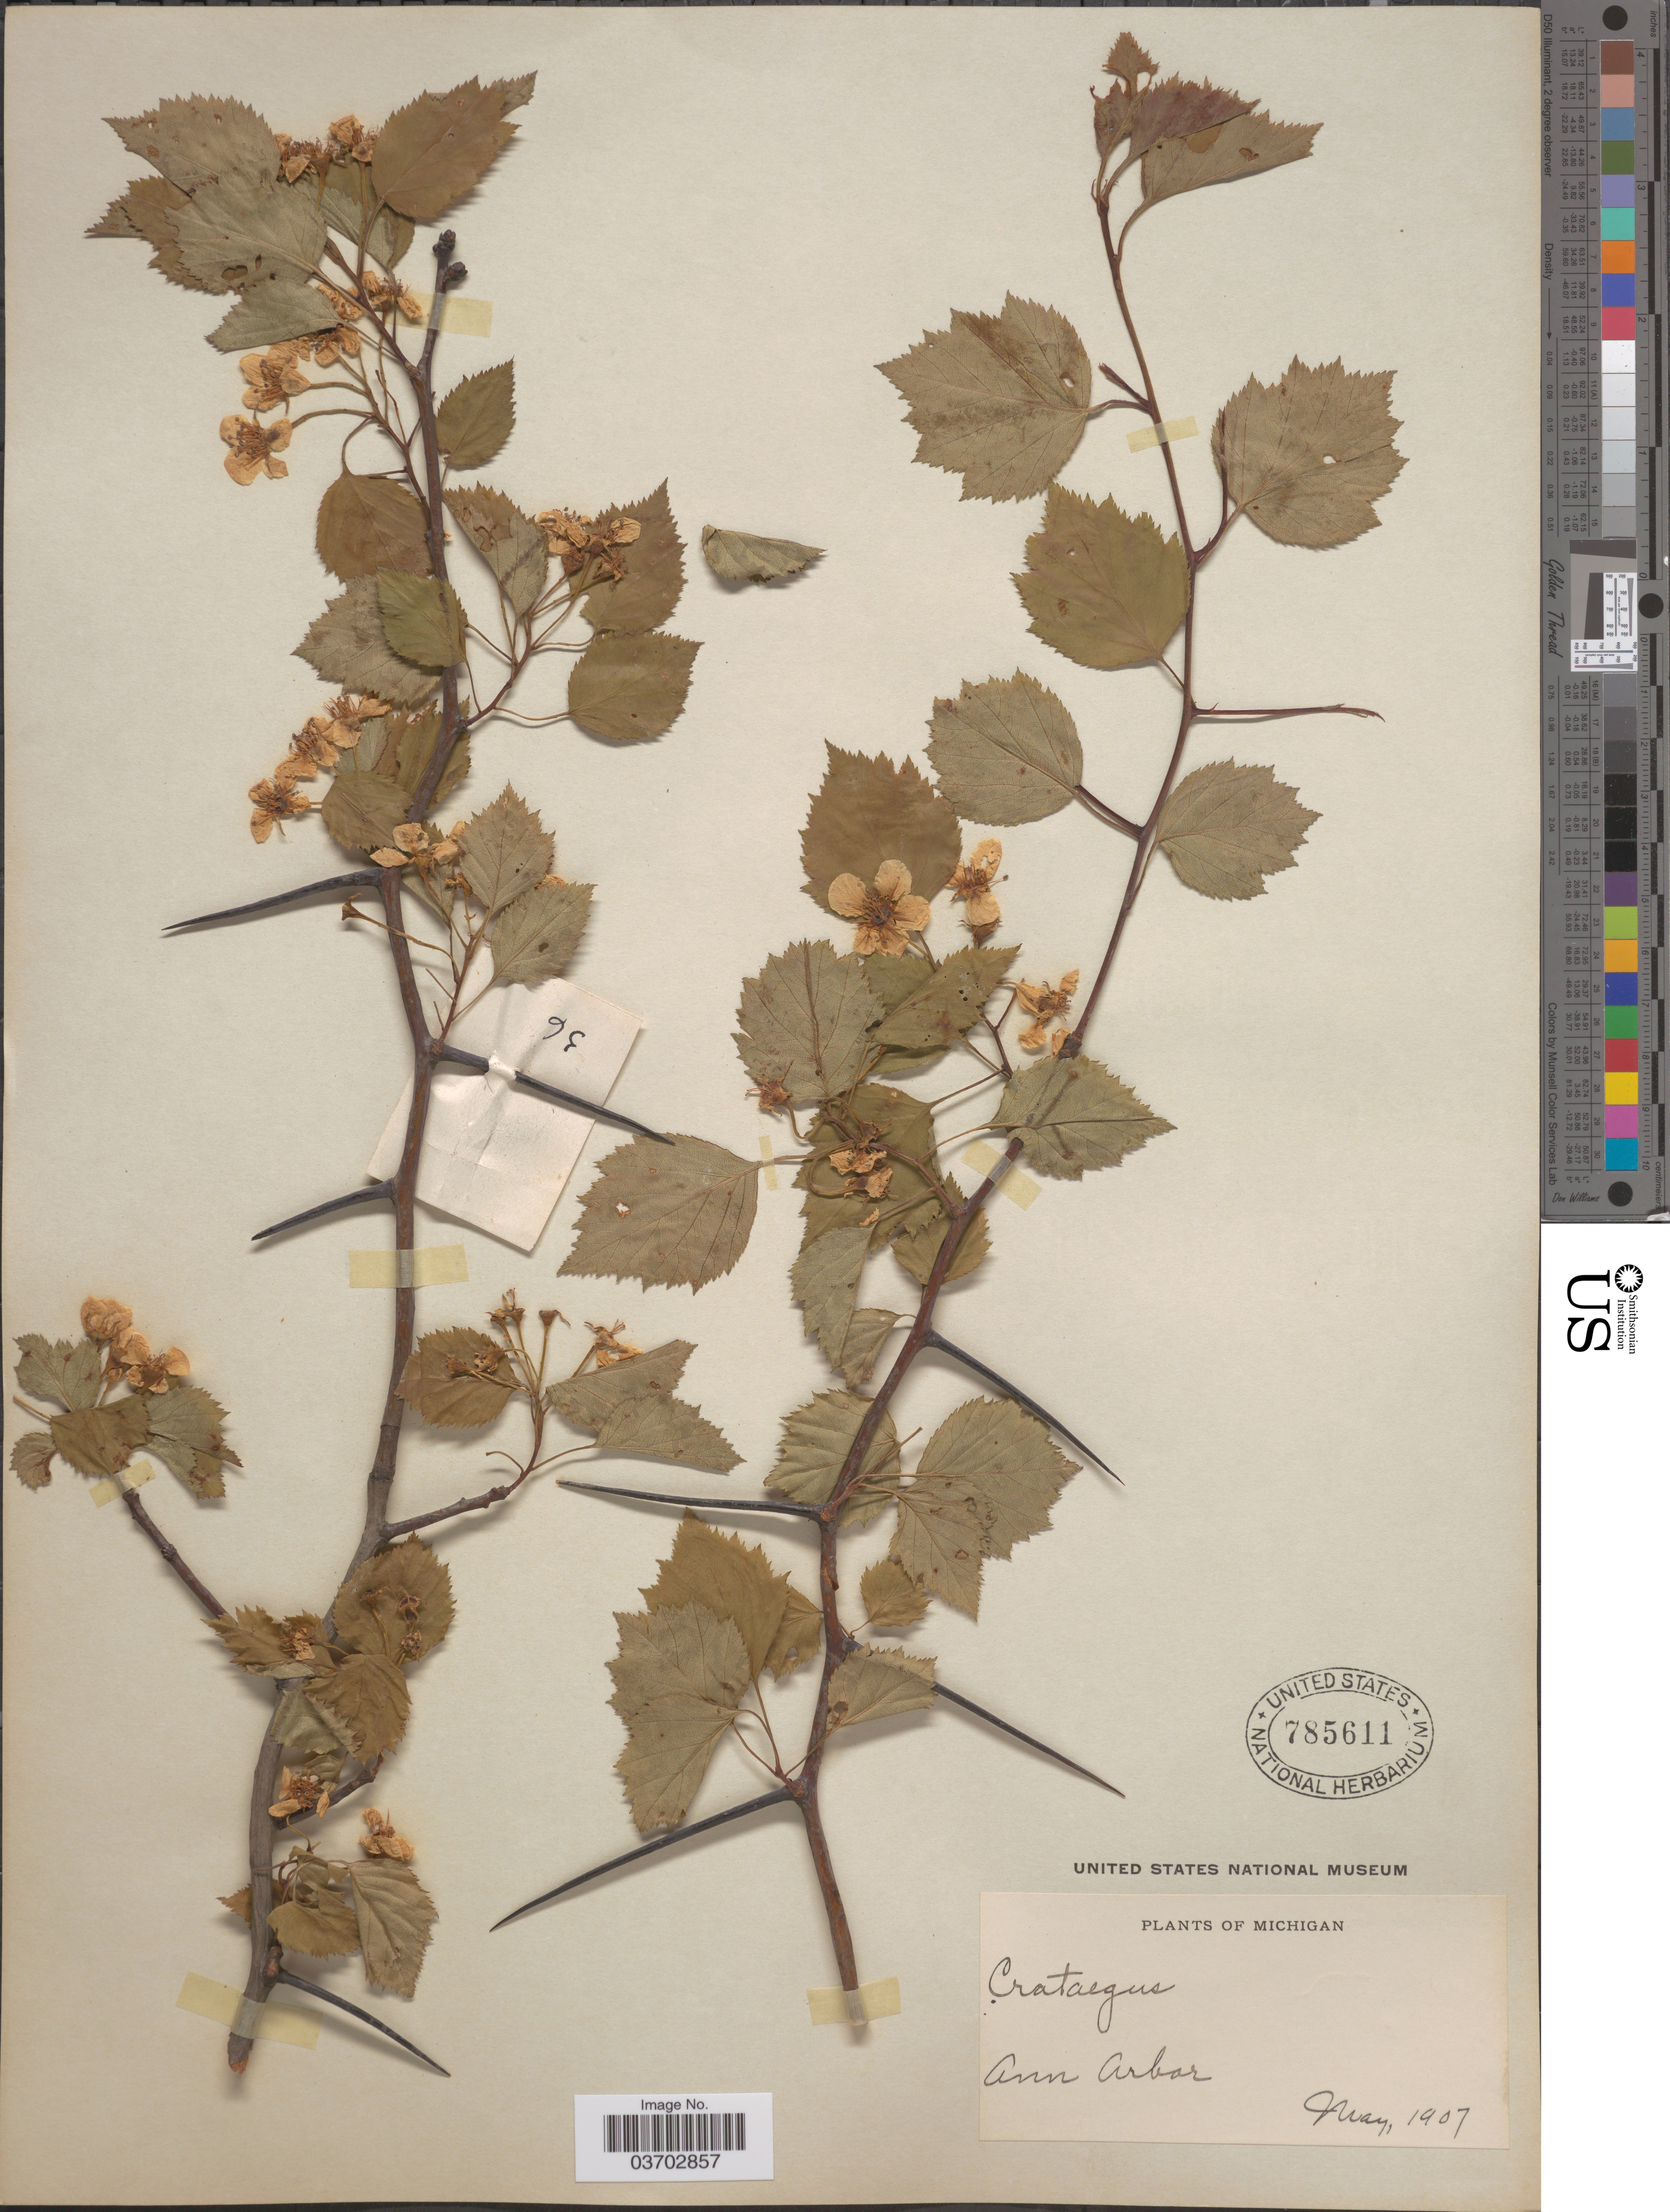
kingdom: Plantae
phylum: Tracheophyta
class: Magnoliopsida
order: Rosales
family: Rosaceae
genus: Crataegus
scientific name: Crataegus sp.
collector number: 36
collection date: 1907-05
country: United States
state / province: Michigan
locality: Ann Arbor.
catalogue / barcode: US 785611